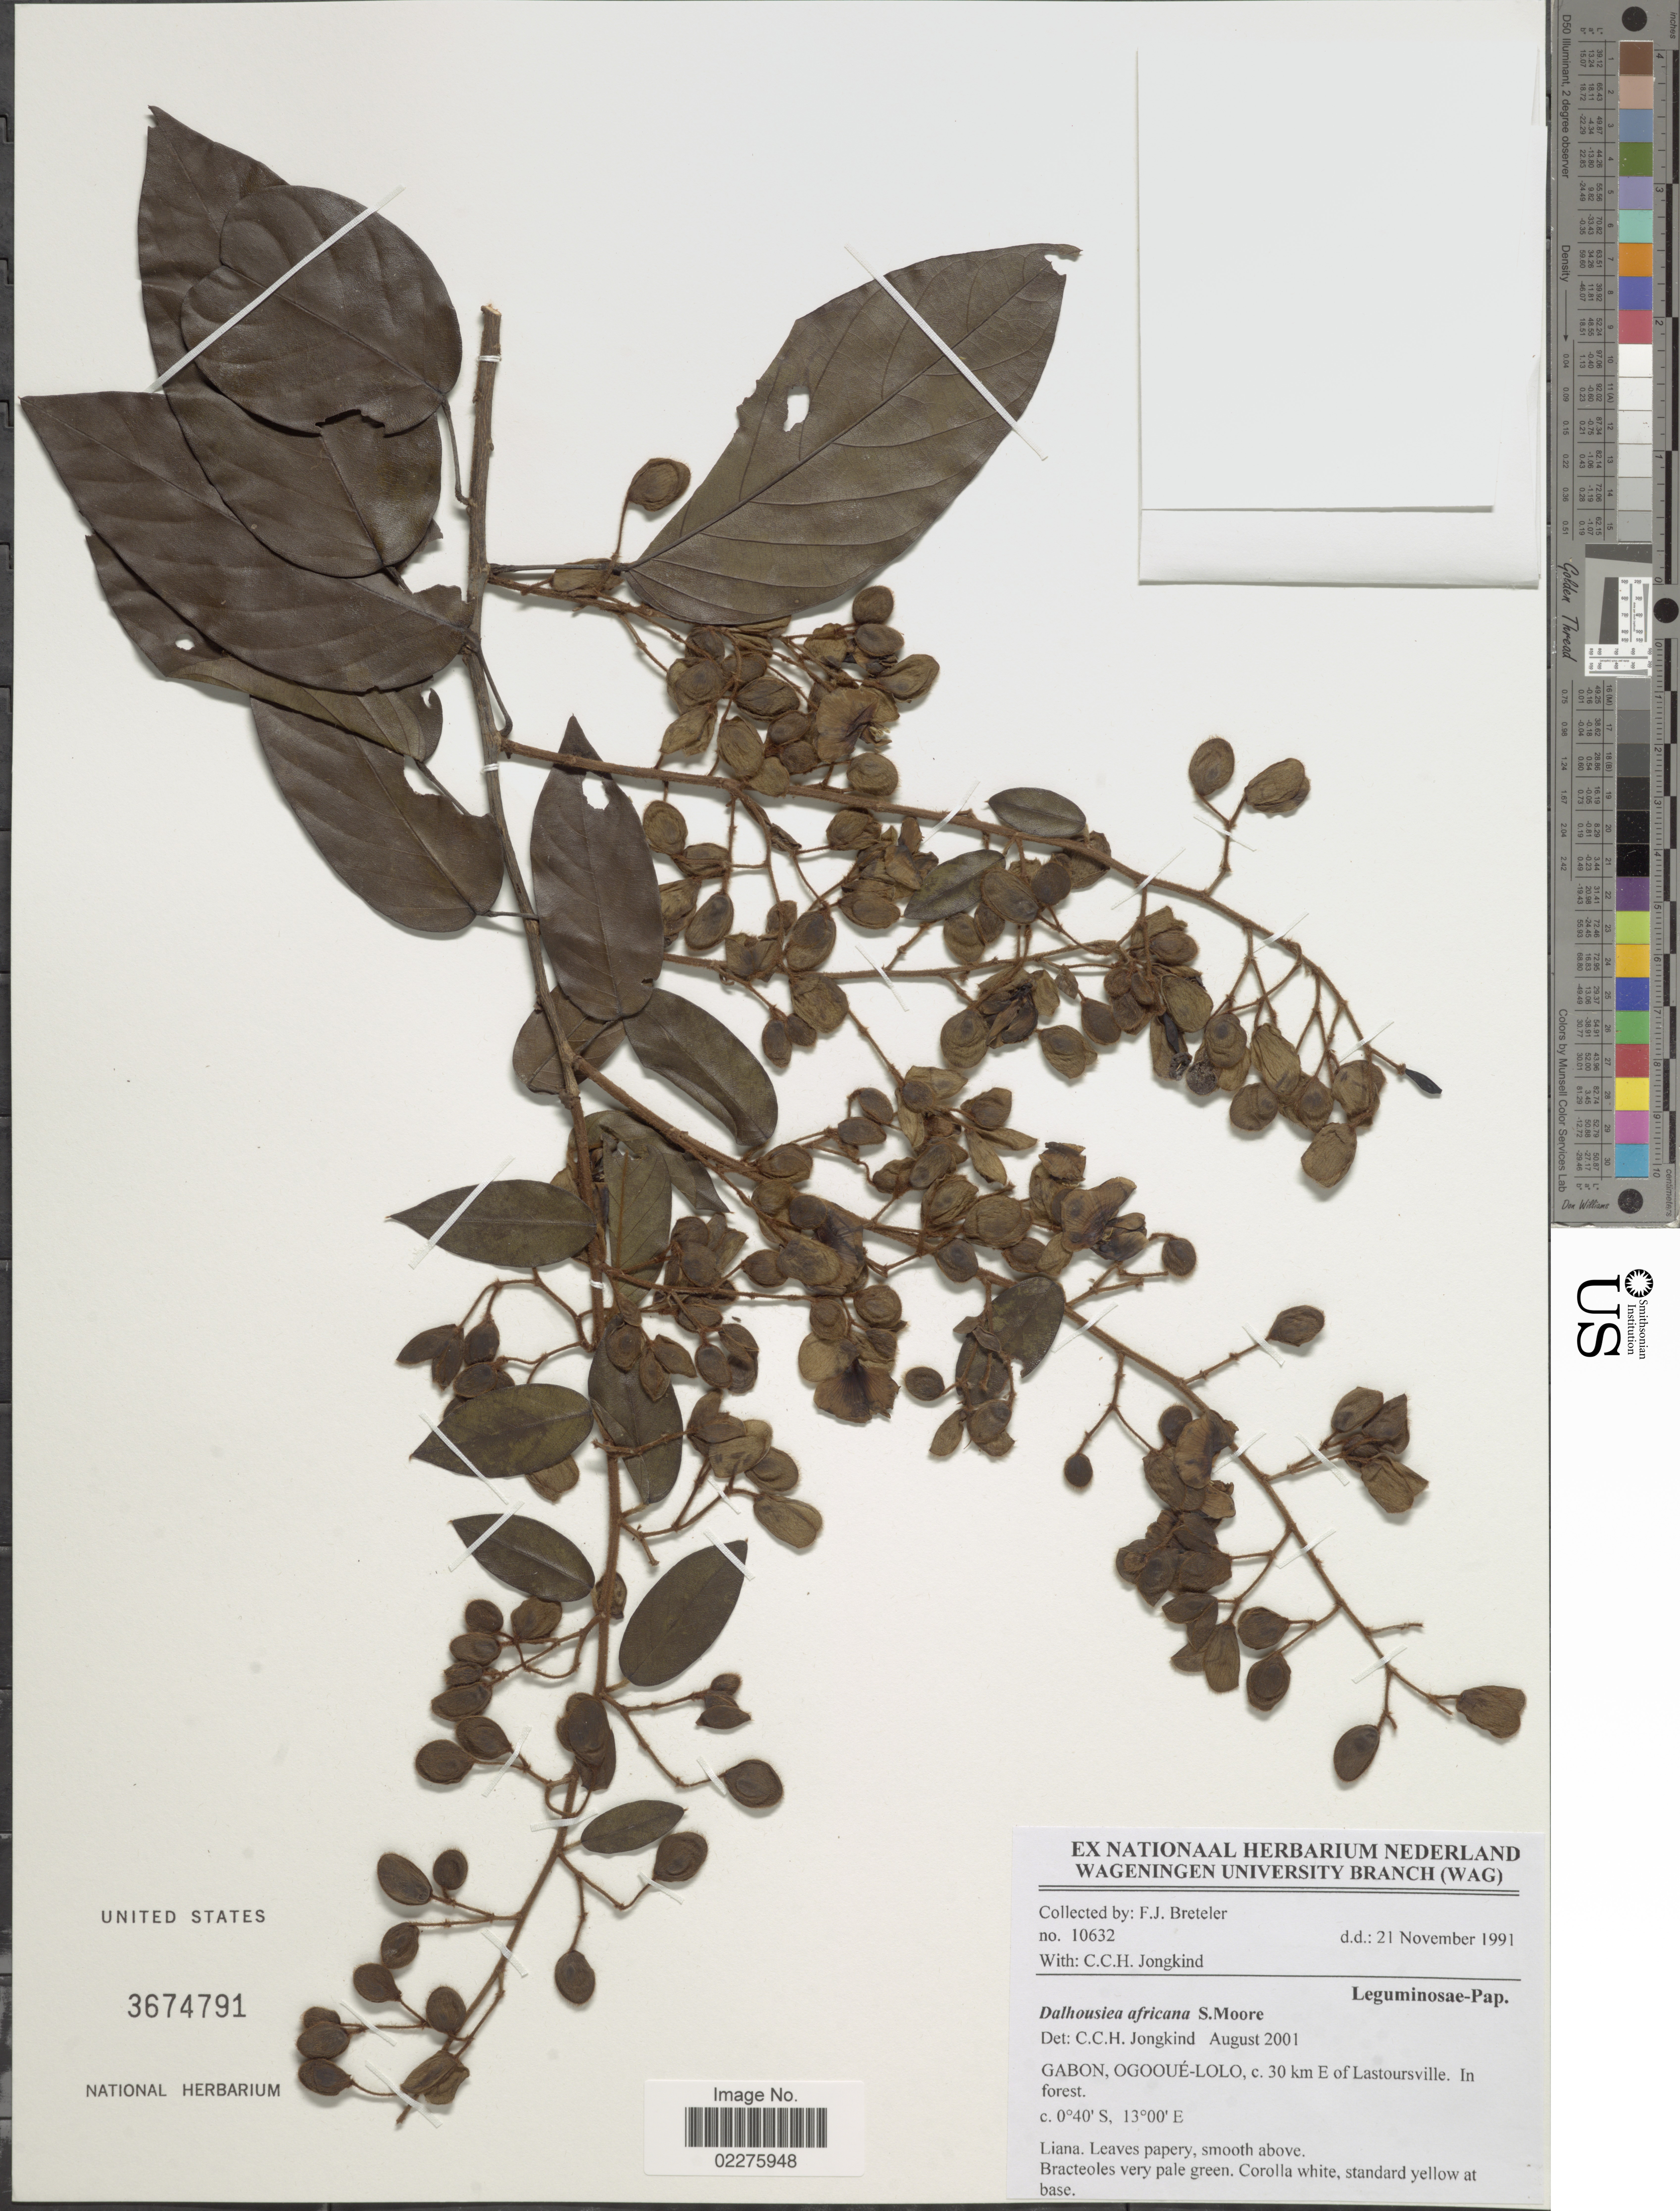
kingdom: Plantae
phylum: Tracheophyta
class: Magnoliopsida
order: Fabales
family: Fabaceae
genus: Dalhousiea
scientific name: Dalhousiea africana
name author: S. Moore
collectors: F. J. Breteler & C. C. Jongkind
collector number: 10632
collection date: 1991-11-21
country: Gabon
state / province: Ogooue-Lolo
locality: Ca. 30 km E of Lastoursville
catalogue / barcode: US 3674791